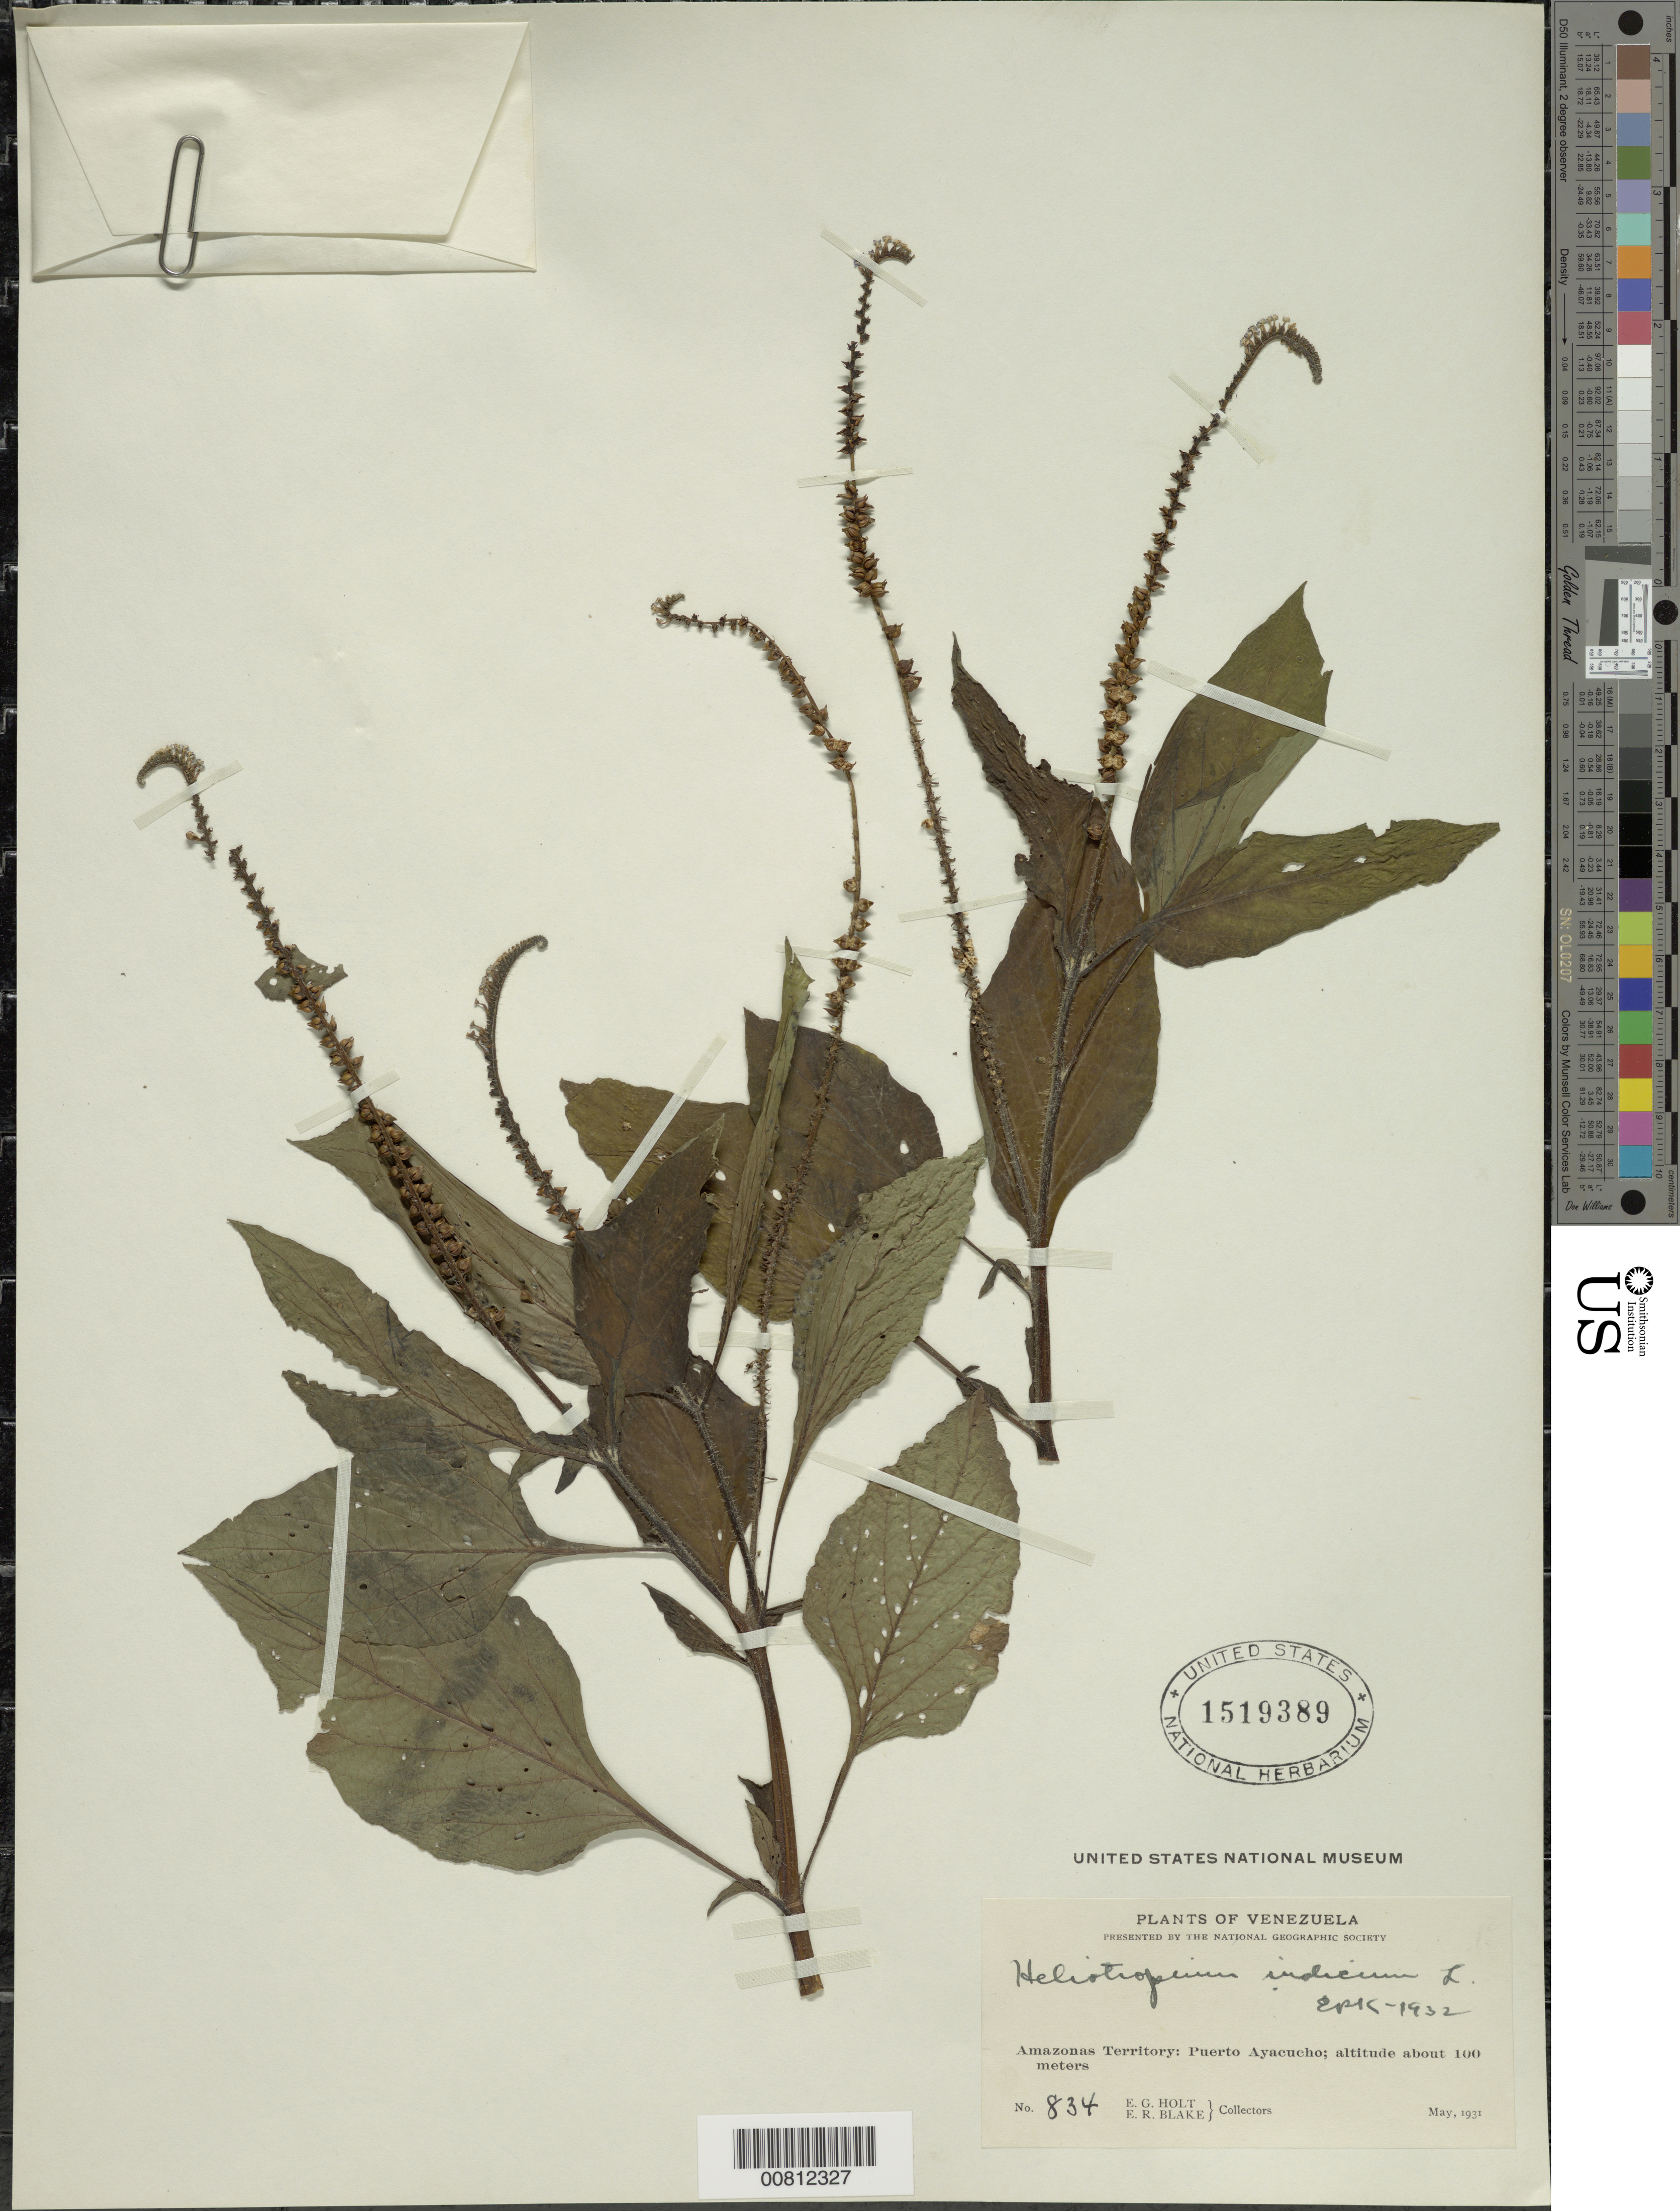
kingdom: Plantae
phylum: Tracheophyta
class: Magnoliopsida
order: Boraginales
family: Heliotropiaceae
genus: Heliotropium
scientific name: Heliotropium polyphyllum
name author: Lehm.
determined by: Killip, Ellsworth P.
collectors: E. Holt & E. R. Blake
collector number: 834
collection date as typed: May-31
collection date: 1931-05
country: Venezuela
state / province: Amazonas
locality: Puerto Ayacucho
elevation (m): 100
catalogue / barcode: US 1519389